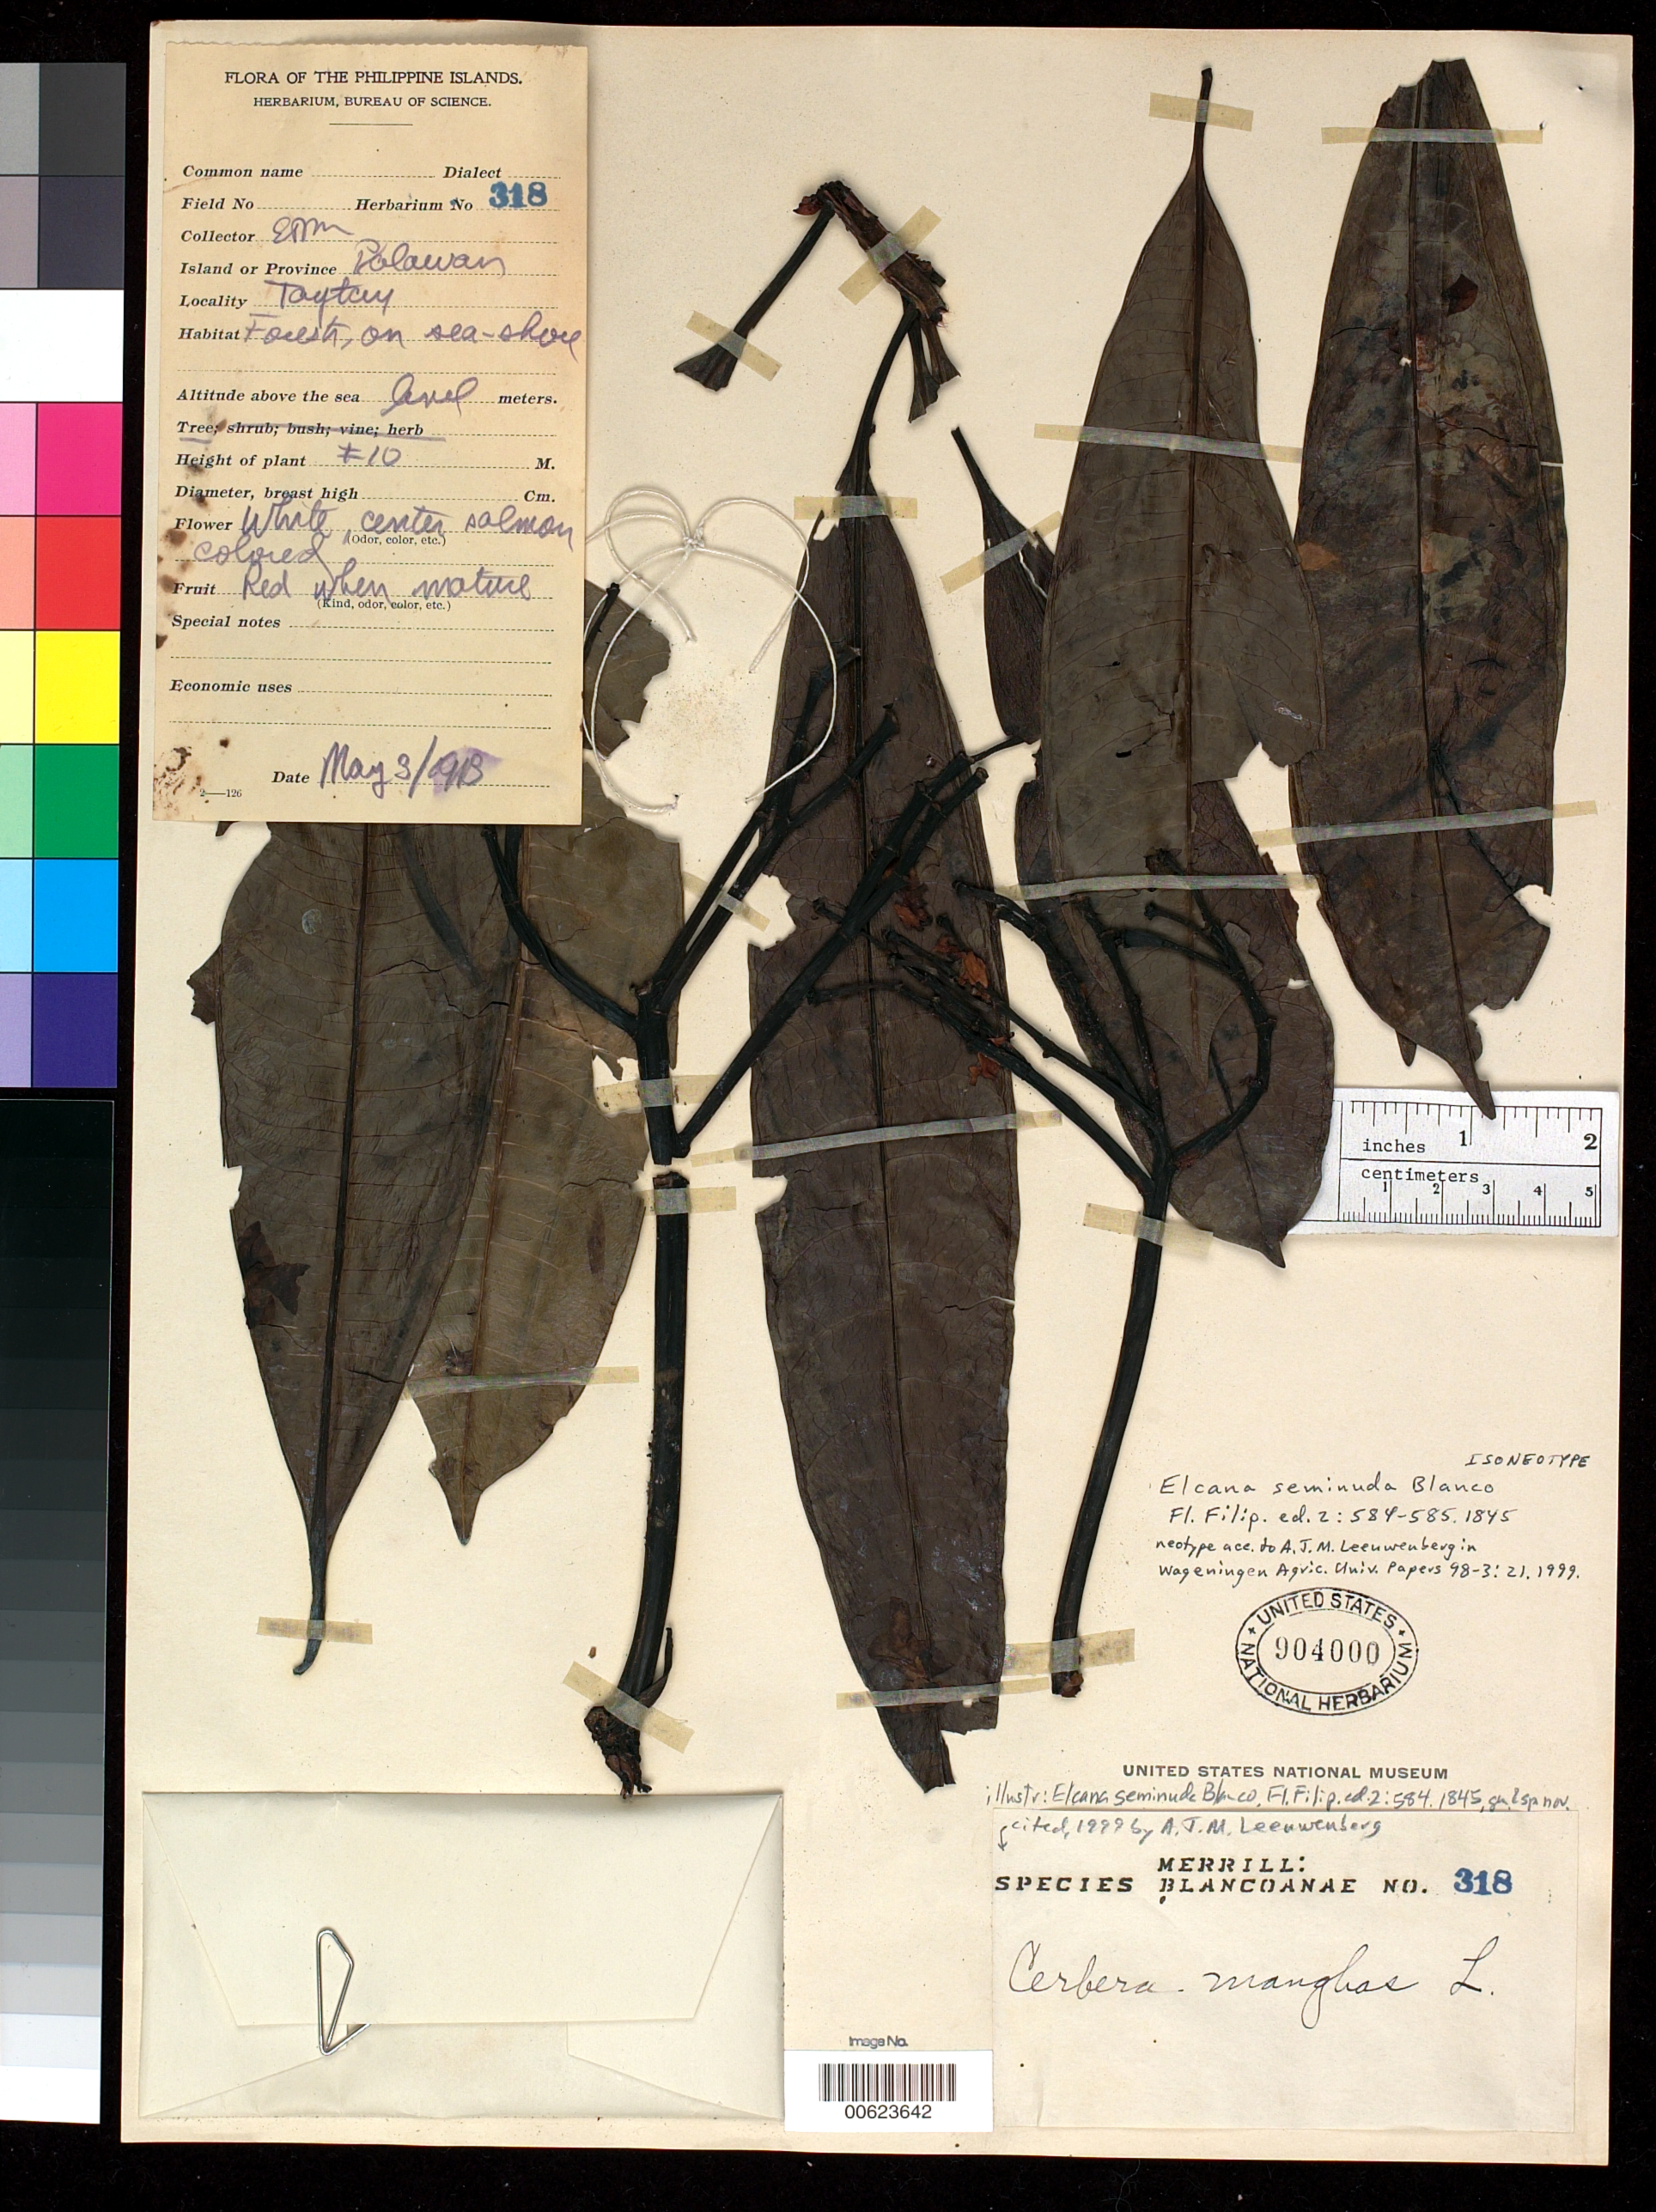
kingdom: Plantae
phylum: Tracheophyta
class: Magnoliopsida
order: Gentianales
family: Apocynaceae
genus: Elcana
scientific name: Elcana seminuda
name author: Blanco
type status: Isoneotype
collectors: E. D. Merrill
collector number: Sp. Blancoan. 0318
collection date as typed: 03 May 1913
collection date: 1913-05-03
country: Philippines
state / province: Mimaropa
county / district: Palawan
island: Palawan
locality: Taytay.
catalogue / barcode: US 904000